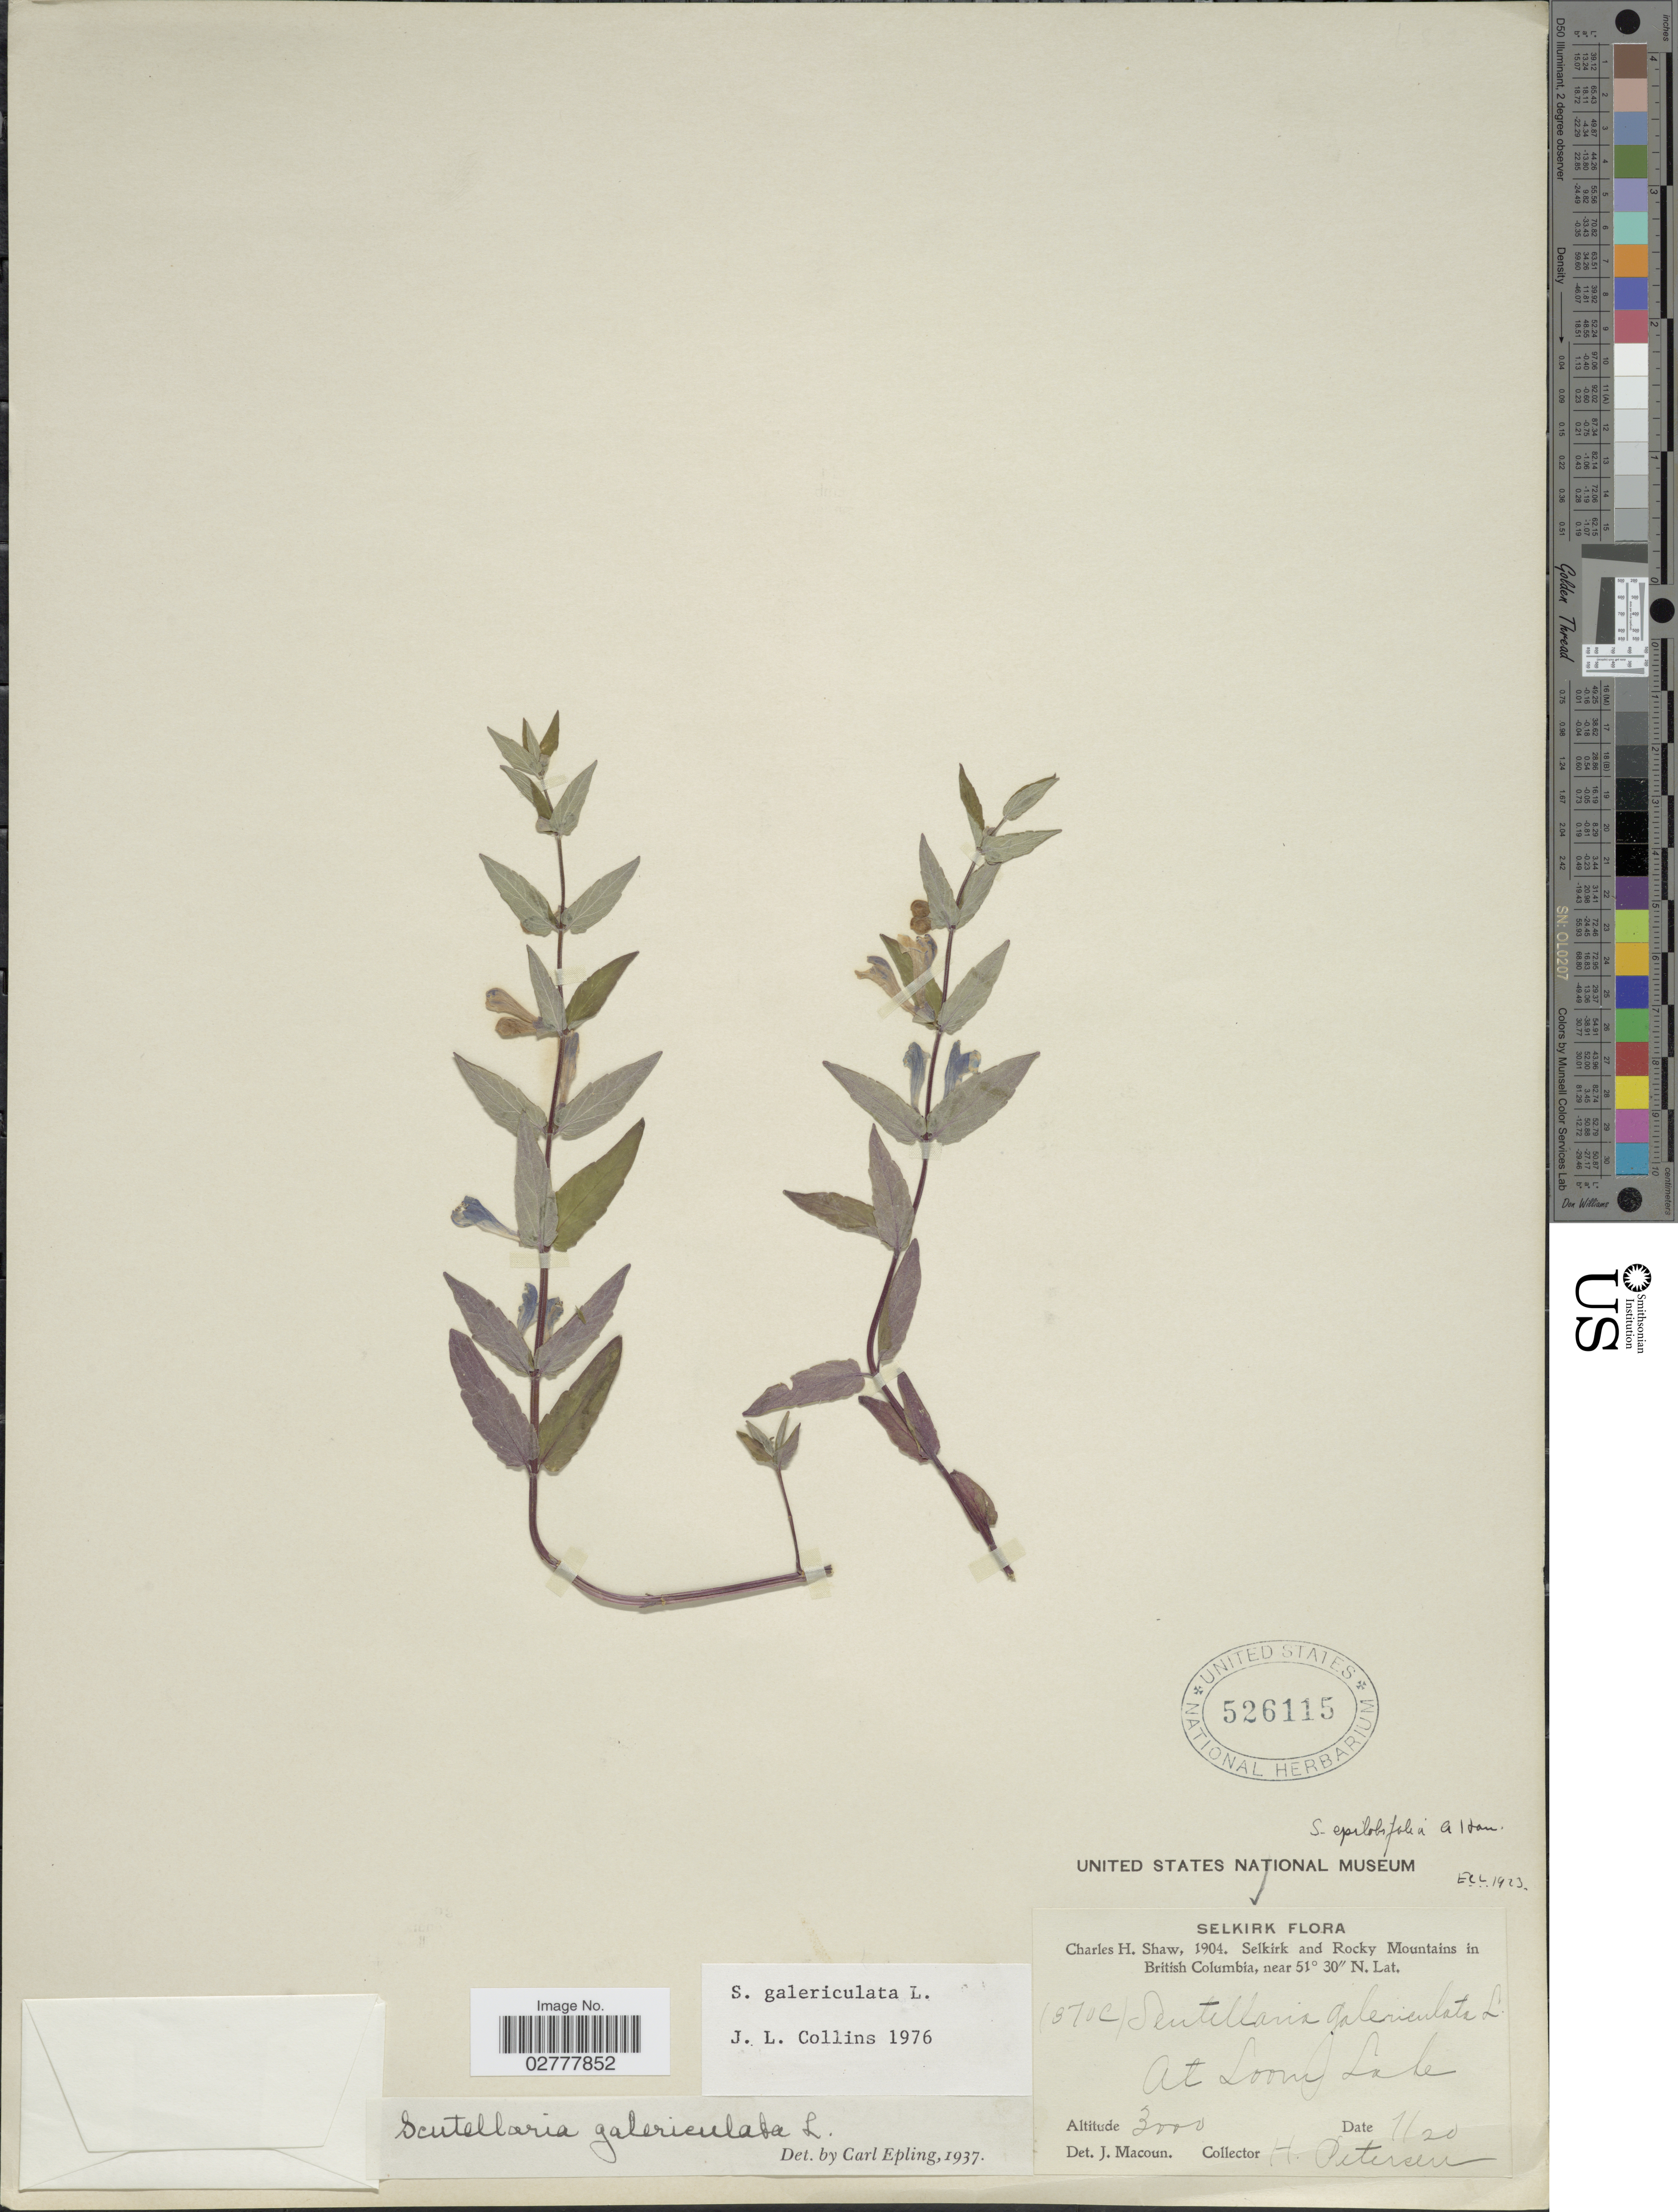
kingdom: Plantae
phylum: Tracheophyta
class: Magnoliopsida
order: Lamiales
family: Lamiaceae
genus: Scutellaria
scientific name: Scutellaria galericulata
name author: L.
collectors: H. Petersen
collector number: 370C*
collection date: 1904-01-20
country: Canada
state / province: British Columbia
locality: Selkirk and Rocky Mountains in British Columbia. At Loom Lake.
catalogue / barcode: US 526115